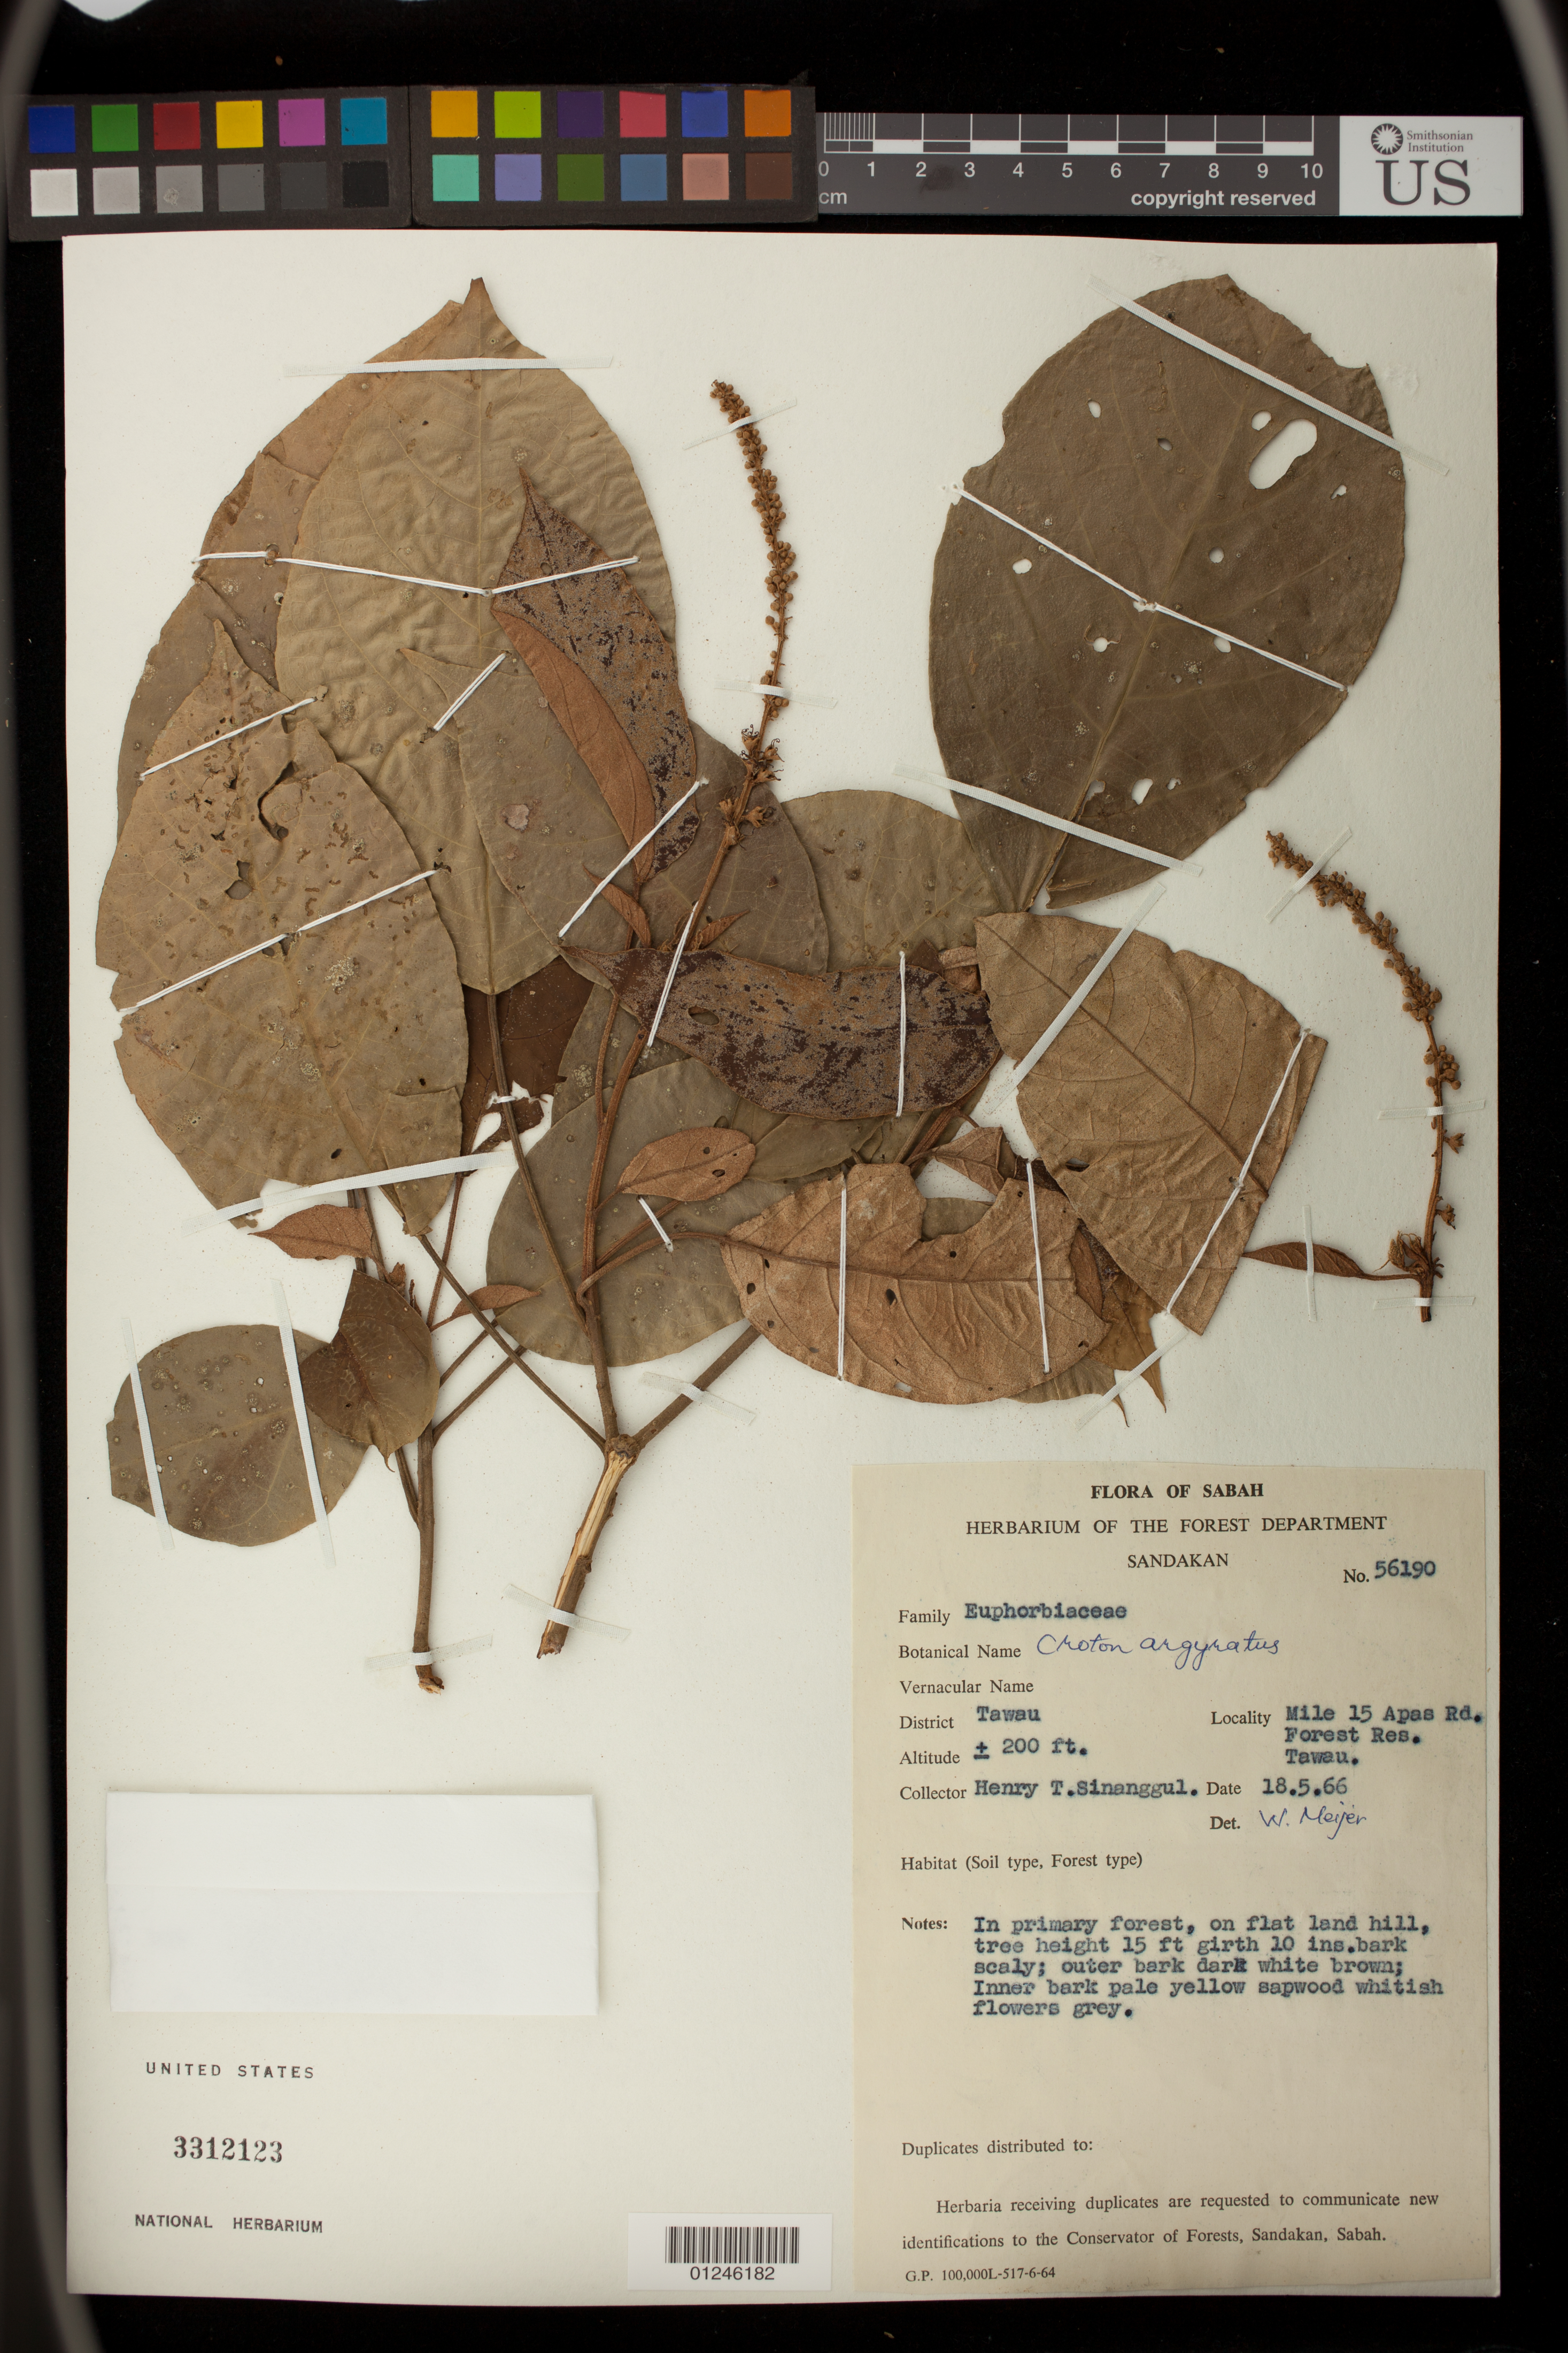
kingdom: Plantae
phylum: Tracheophyta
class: Magnoliopsida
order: Malpighiales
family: Euphorbiaceae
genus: Croton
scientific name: Croton argyratus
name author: Blume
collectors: H. Sinanggul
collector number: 56190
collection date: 1966-05-18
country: Malaysia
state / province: Sabah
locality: Sandakan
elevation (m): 61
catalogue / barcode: US 3312123